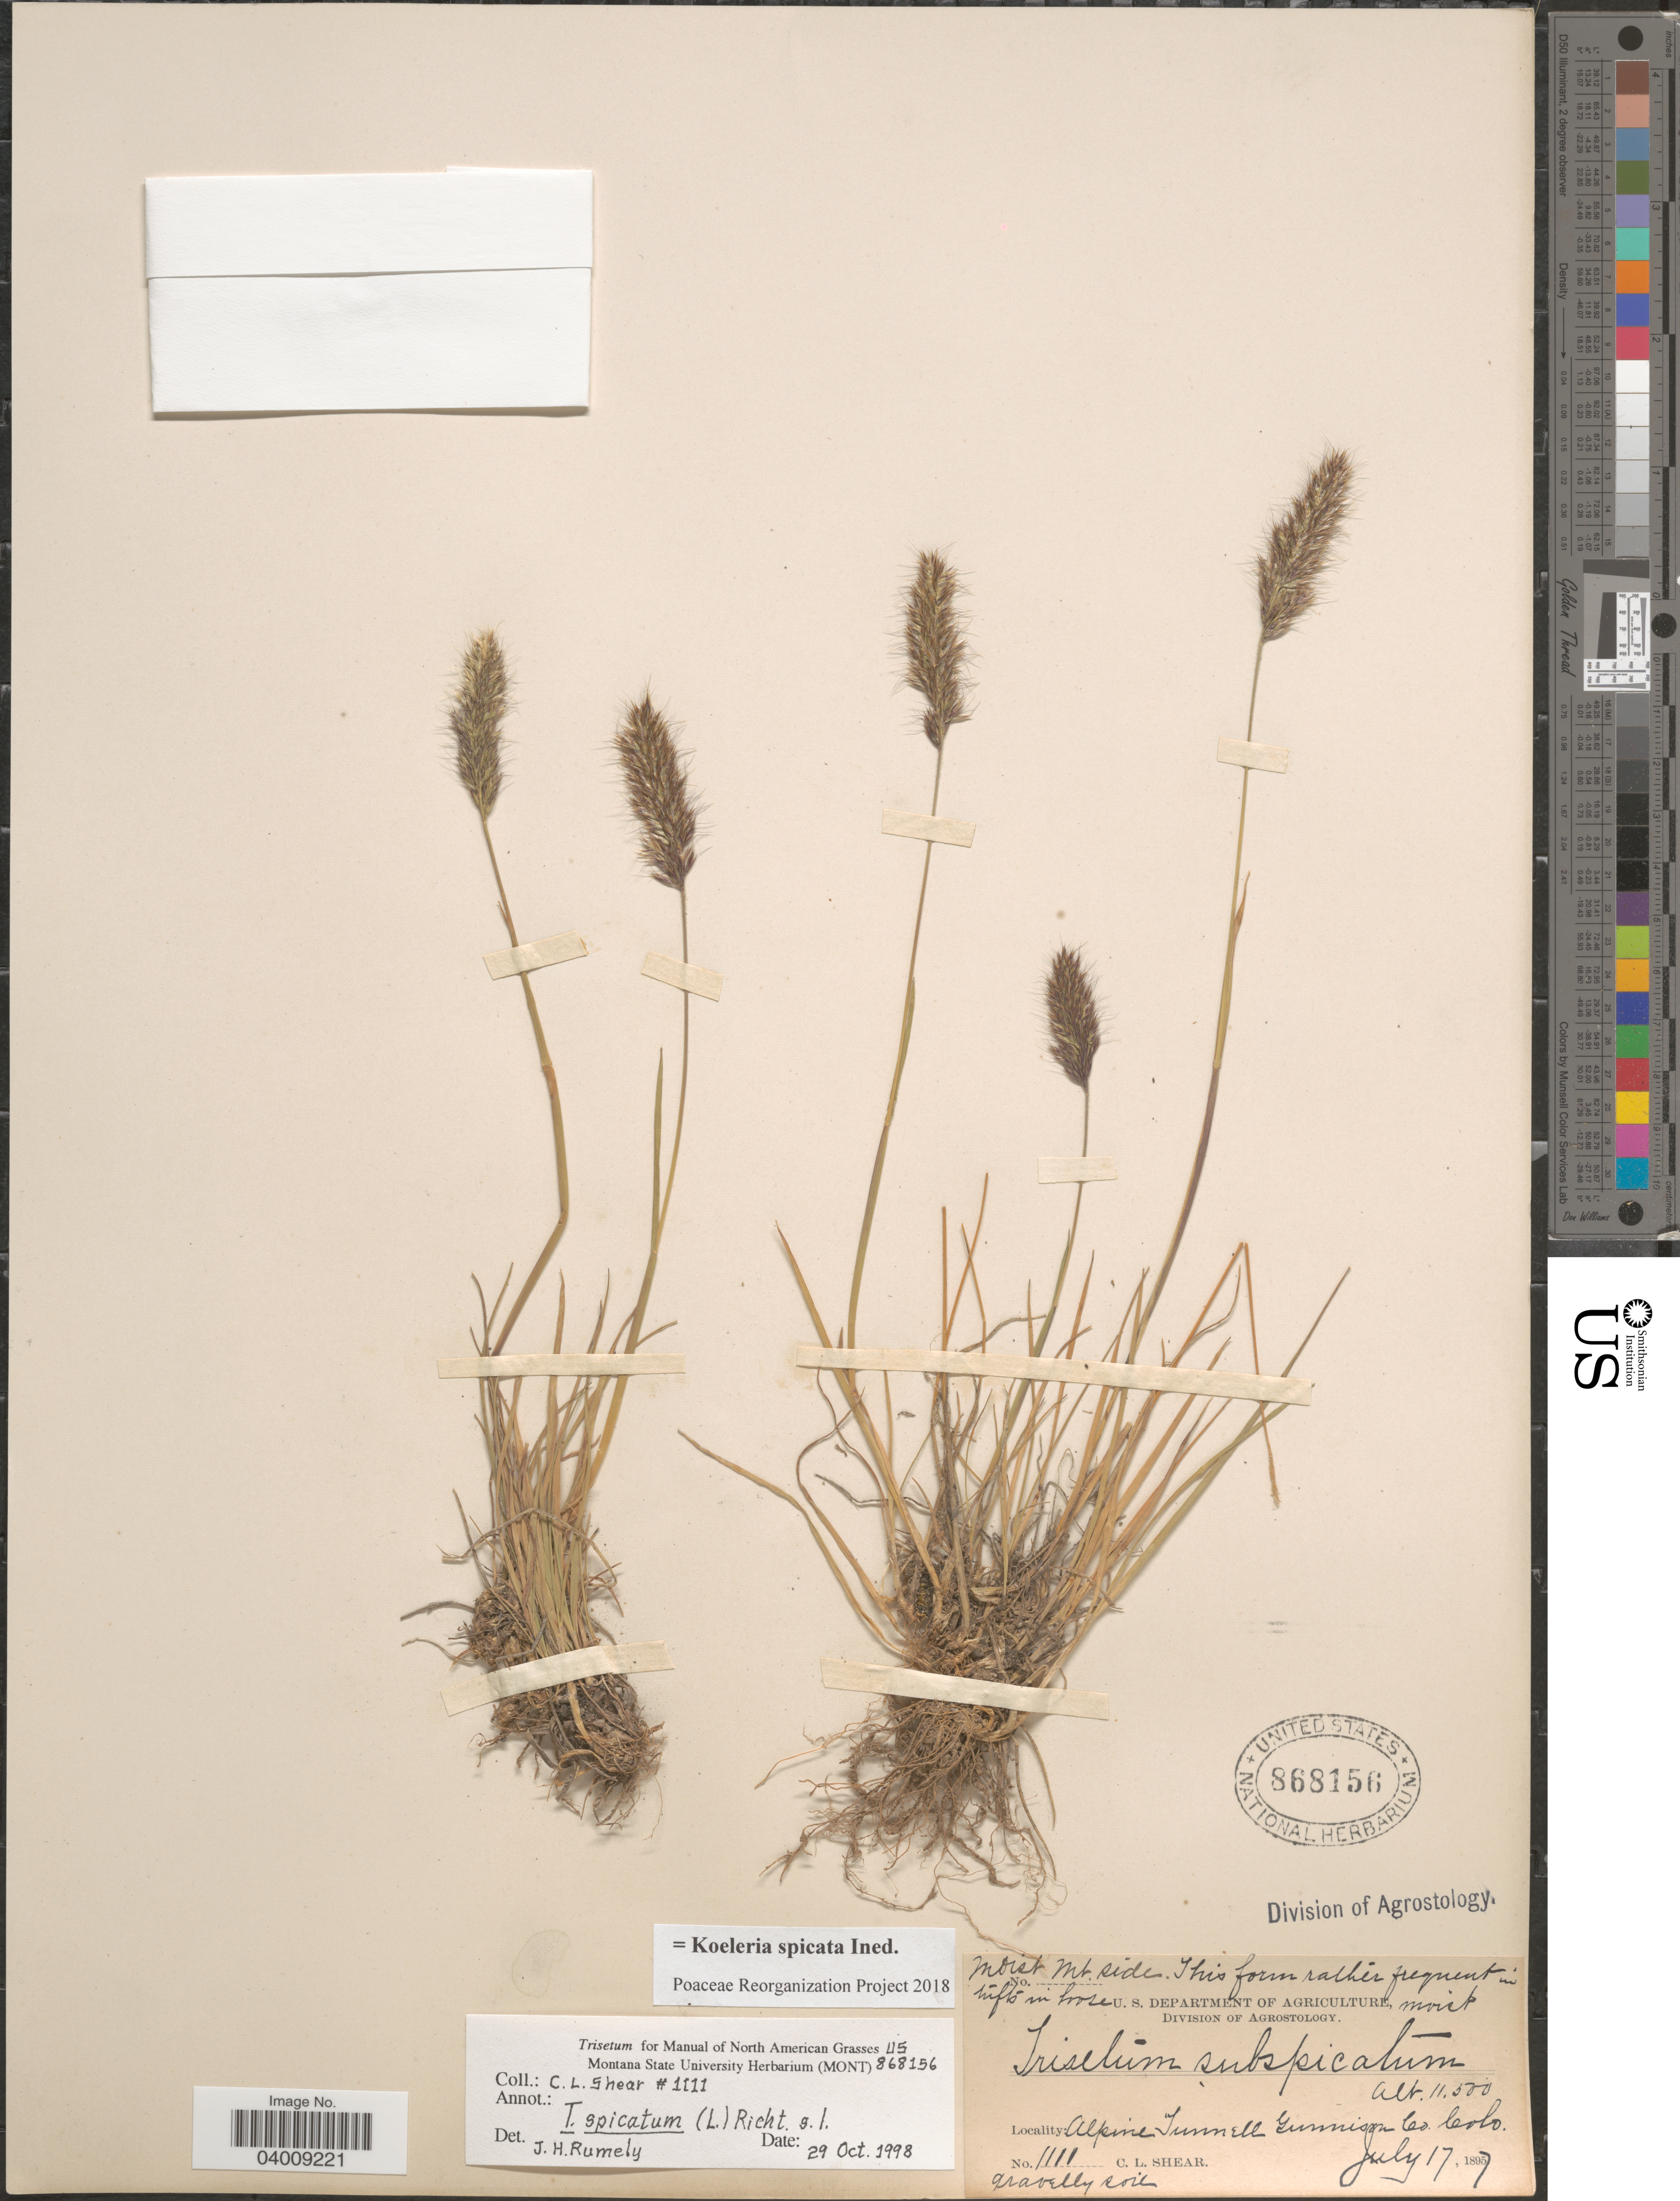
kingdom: Plantae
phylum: Tracheophyta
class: Liliopsida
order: Poales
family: Poaceae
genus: Koeleria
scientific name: Koeleria spicata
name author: (L.) Barberá et al.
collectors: C. L. Shear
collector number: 1111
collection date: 1897-07-17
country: United States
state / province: Colorado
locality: Alpine Tunnell Gunnison Co.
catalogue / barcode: US 868156